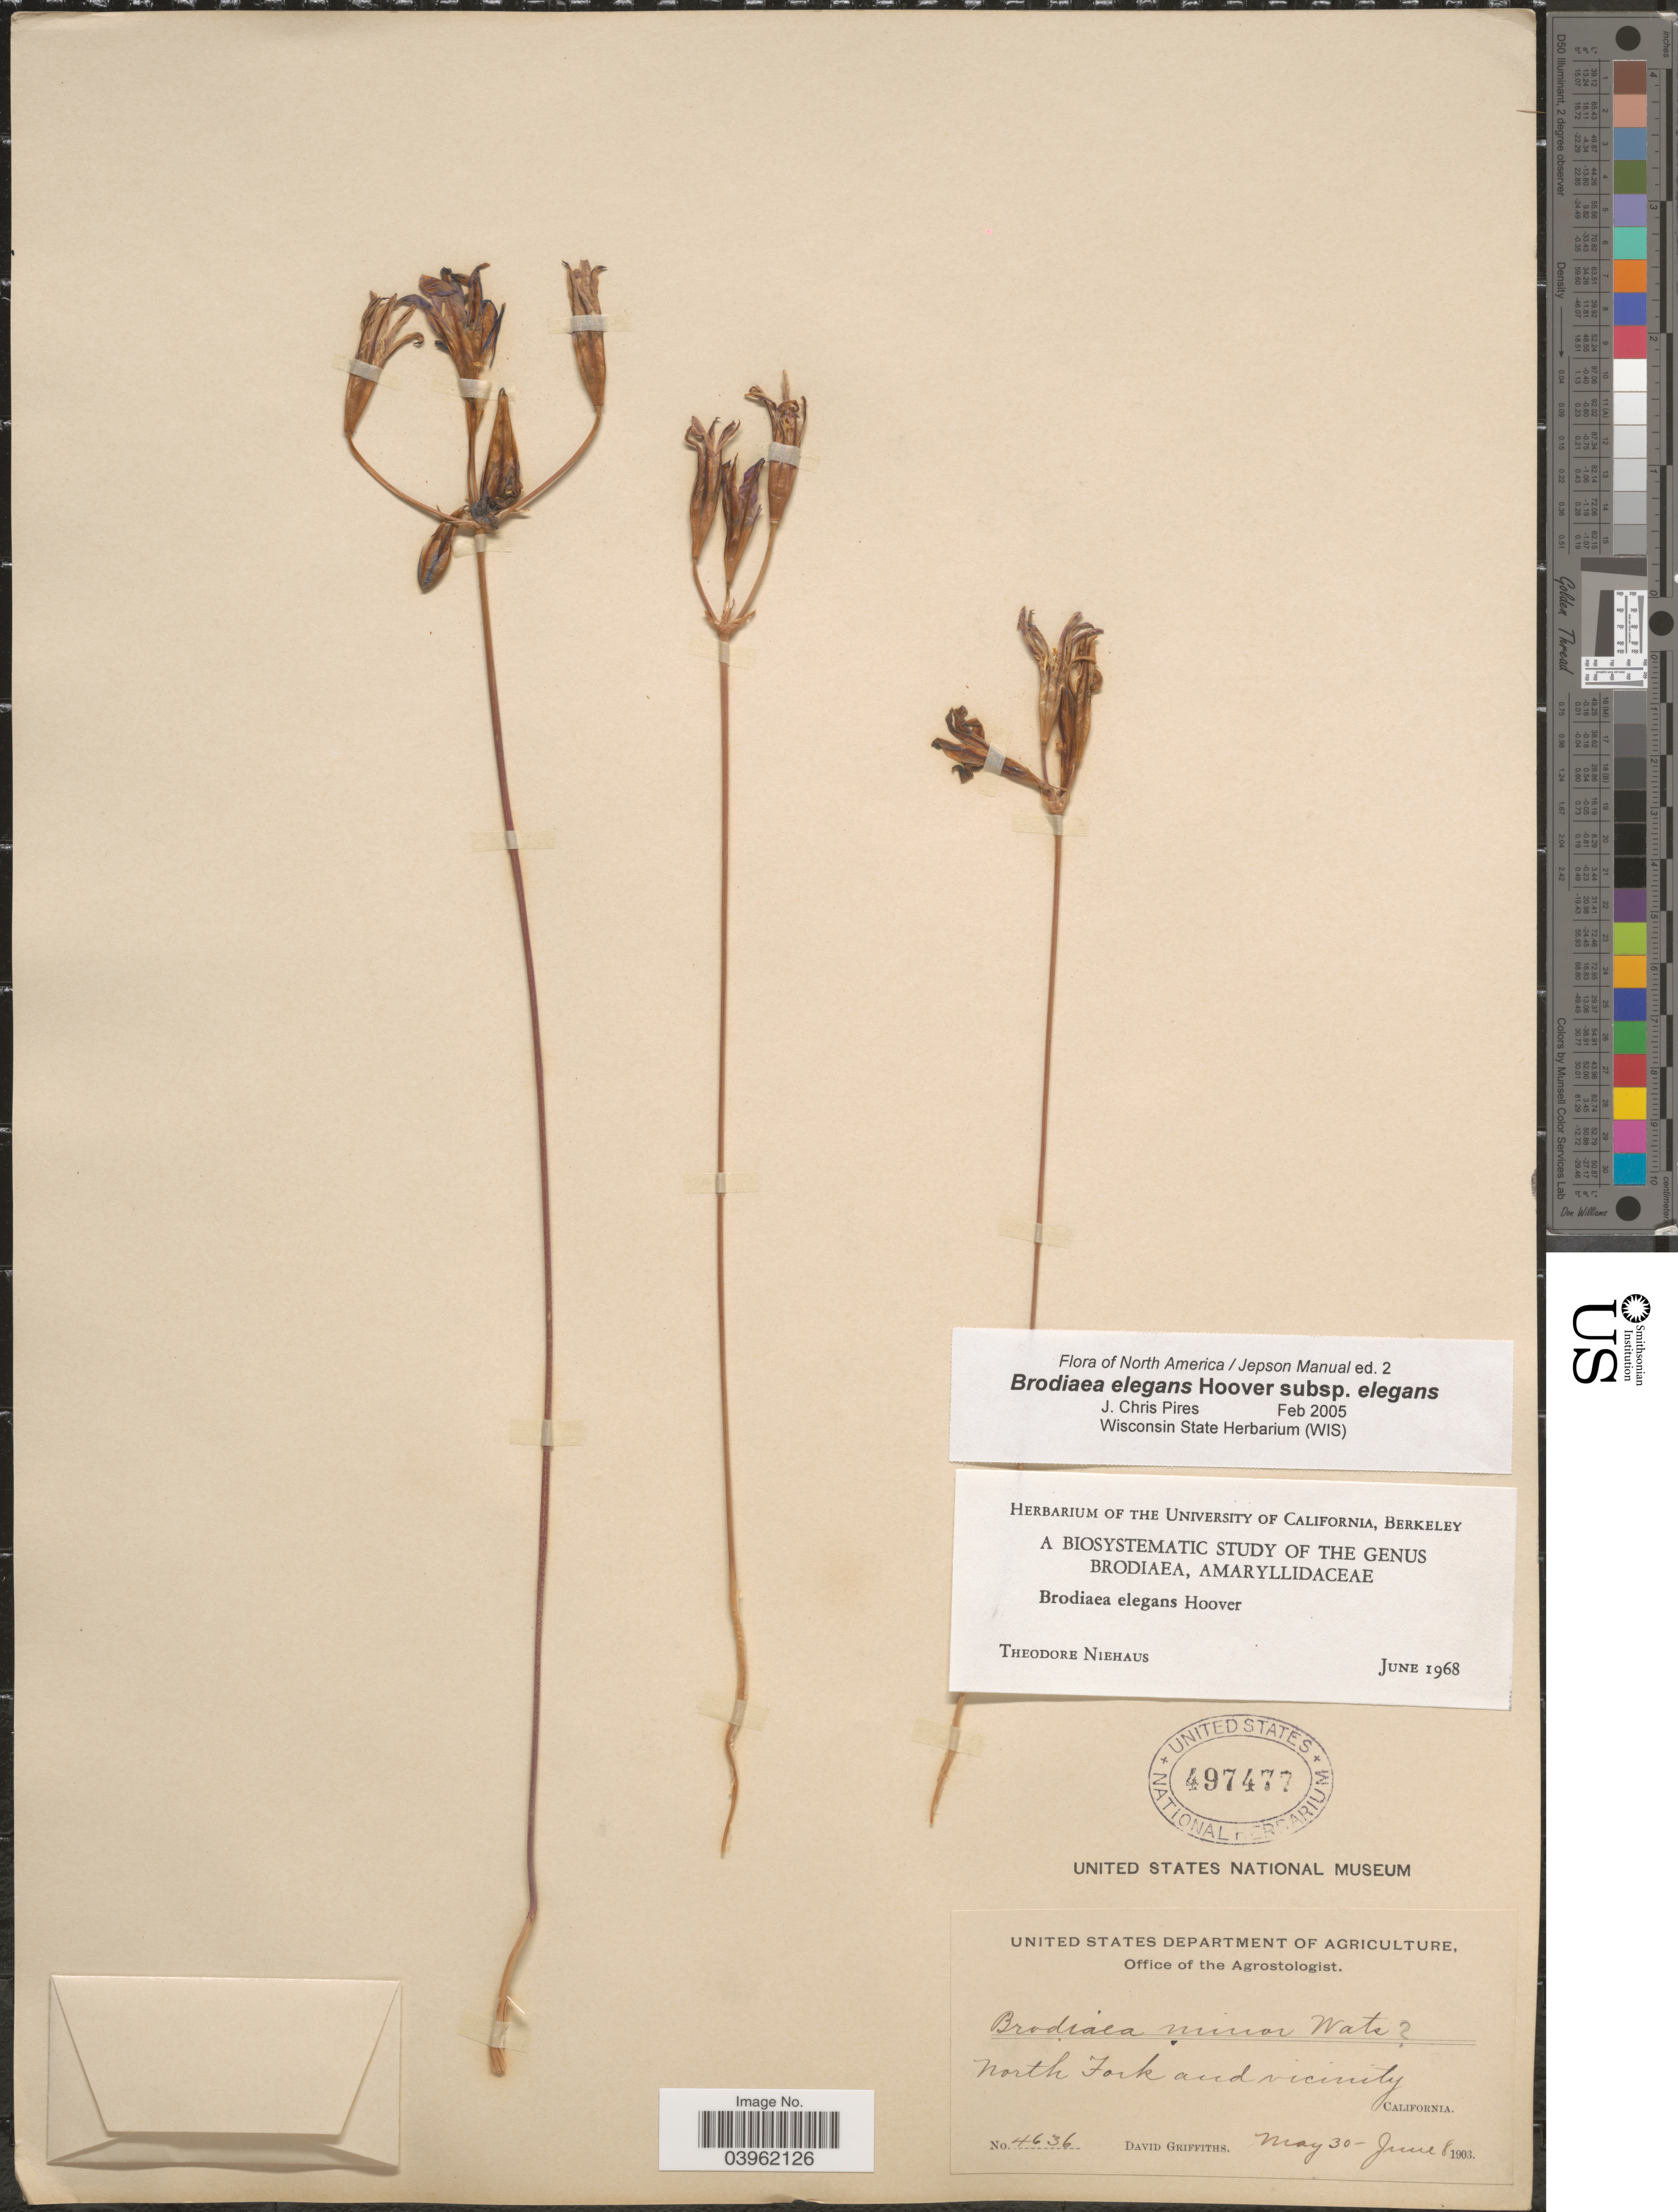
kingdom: Plantae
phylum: Tracheophyta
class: Liliopsida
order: Asparagales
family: Asparagaceae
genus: Brodiaea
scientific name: Brodiaea elegans subsp. elegans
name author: Hoover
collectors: D. Griffiths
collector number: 4636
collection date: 1903-05-30/1903-06-08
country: United States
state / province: California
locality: North Fork and vicinity.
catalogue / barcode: US 497477